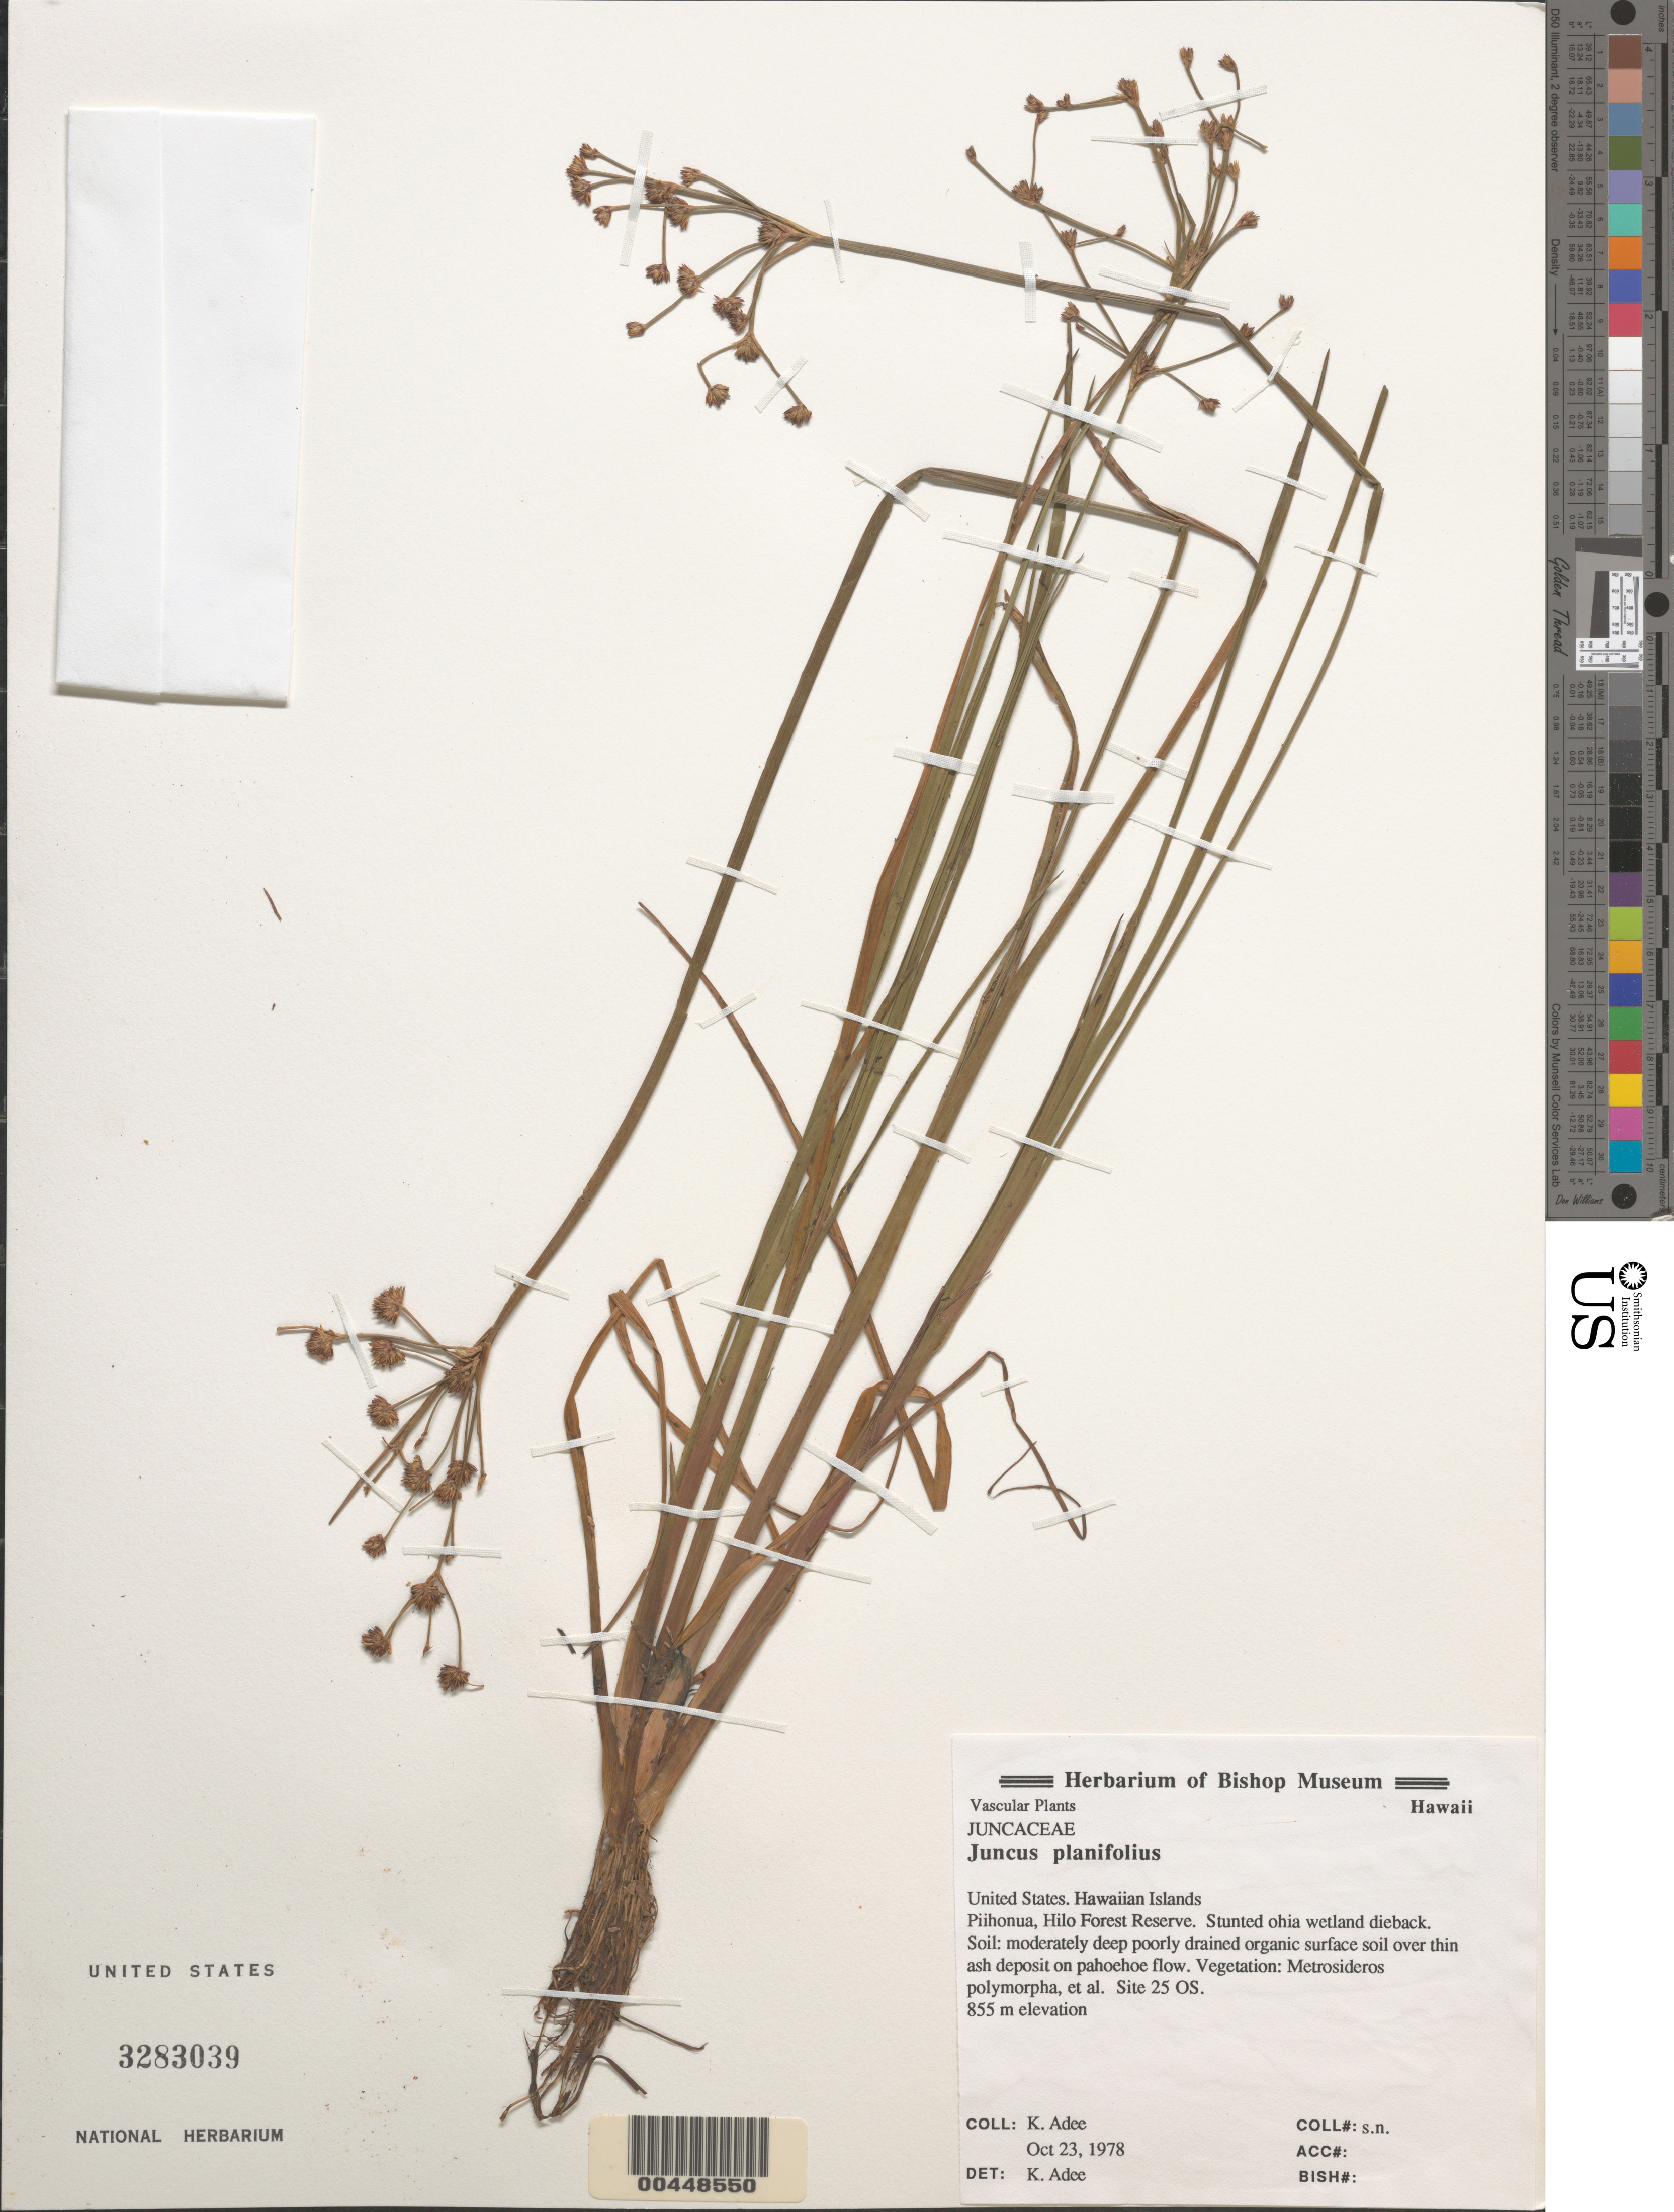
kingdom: Plantae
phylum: Tracheophyta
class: Liliopsida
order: Poales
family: Juncaceae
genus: Juncus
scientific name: Juncus planifolius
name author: R. Br.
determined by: Adee, K.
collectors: K. Adee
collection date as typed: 23 Oct 1978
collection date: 1978-10-23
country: United States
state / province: Hawaii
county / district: Hawaii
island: Hawaii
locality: Piihonua, Hilo Forest Reserve, Site 25 OS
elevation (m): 855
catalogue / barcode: US 3283039